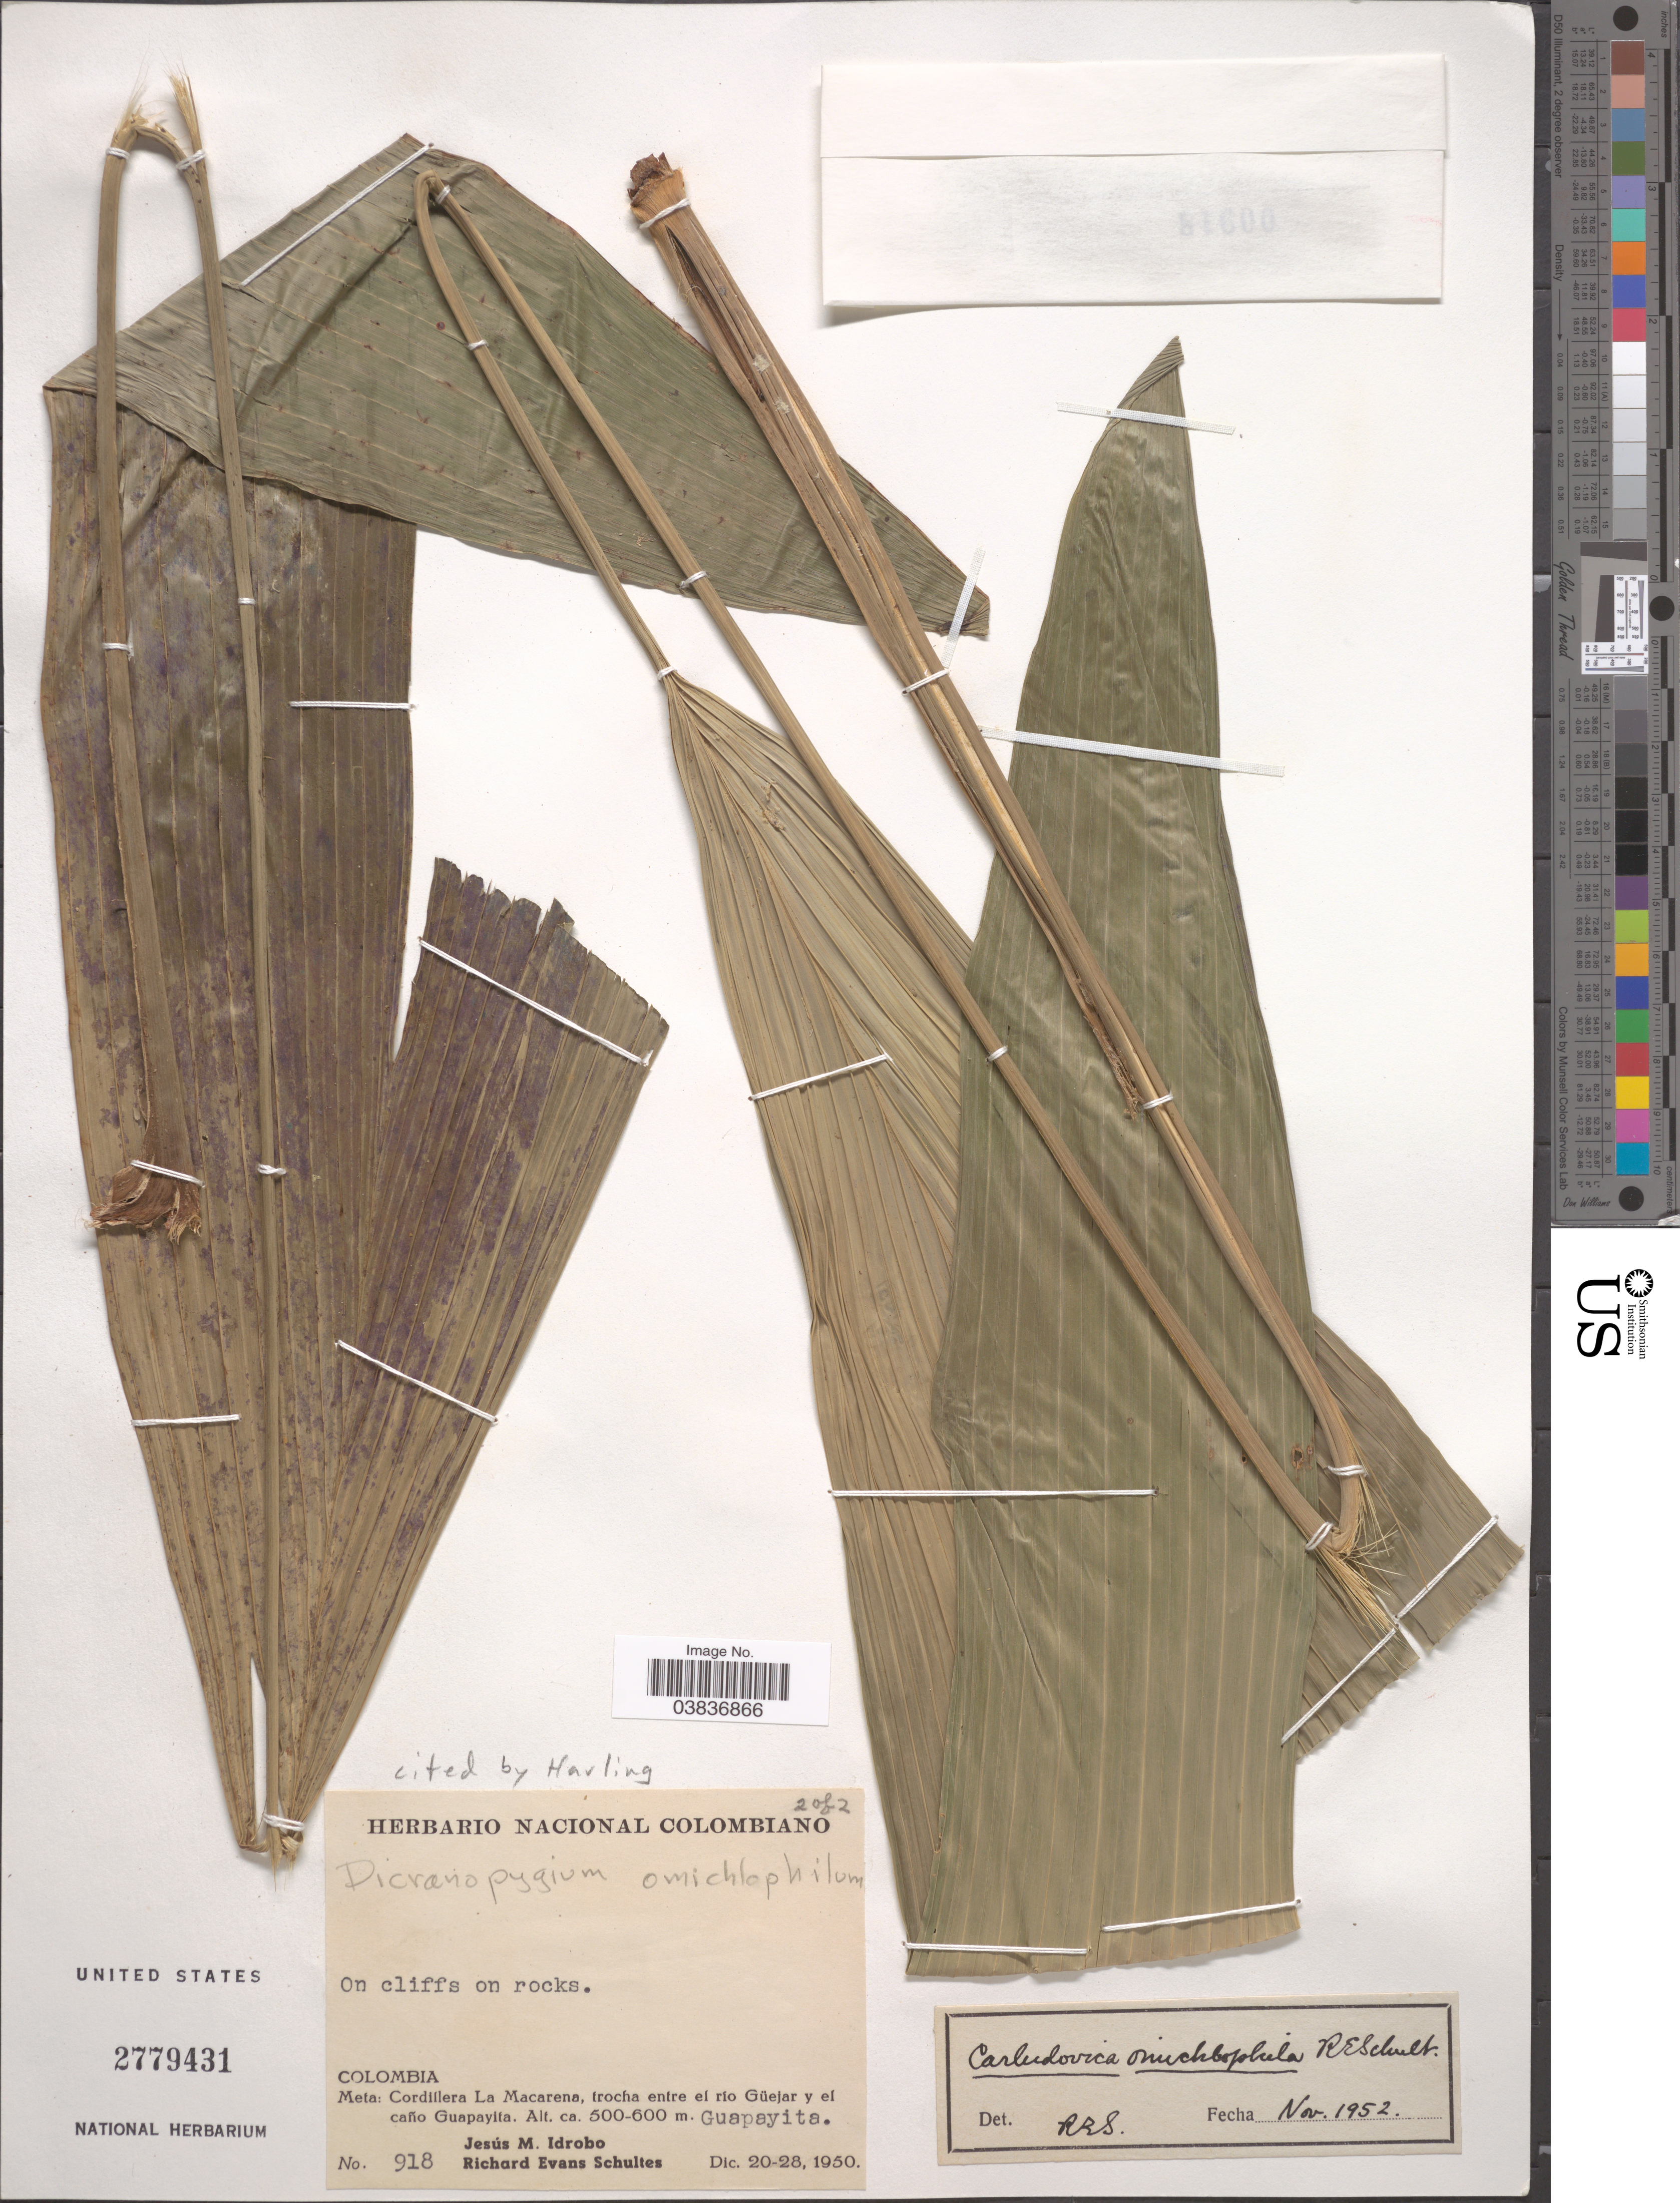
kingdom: Plantae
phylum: Tracheophyta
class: Liliopsida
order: Pandanales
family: Cyclanthaceae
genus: Dicranopygium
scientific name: Dicranopygium omichlophilum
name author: R.E. Schult. ex Harling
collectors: J. M. Idrobo & R. E. Schultes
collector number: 918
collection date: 1950-12-20/1950-12-28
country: Colombia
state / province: Meta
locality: Cordillera La Macarena, trocha entre el río Güejar y el caño Guapayita. Guapayita.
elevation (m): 500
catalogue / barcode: US 2779431